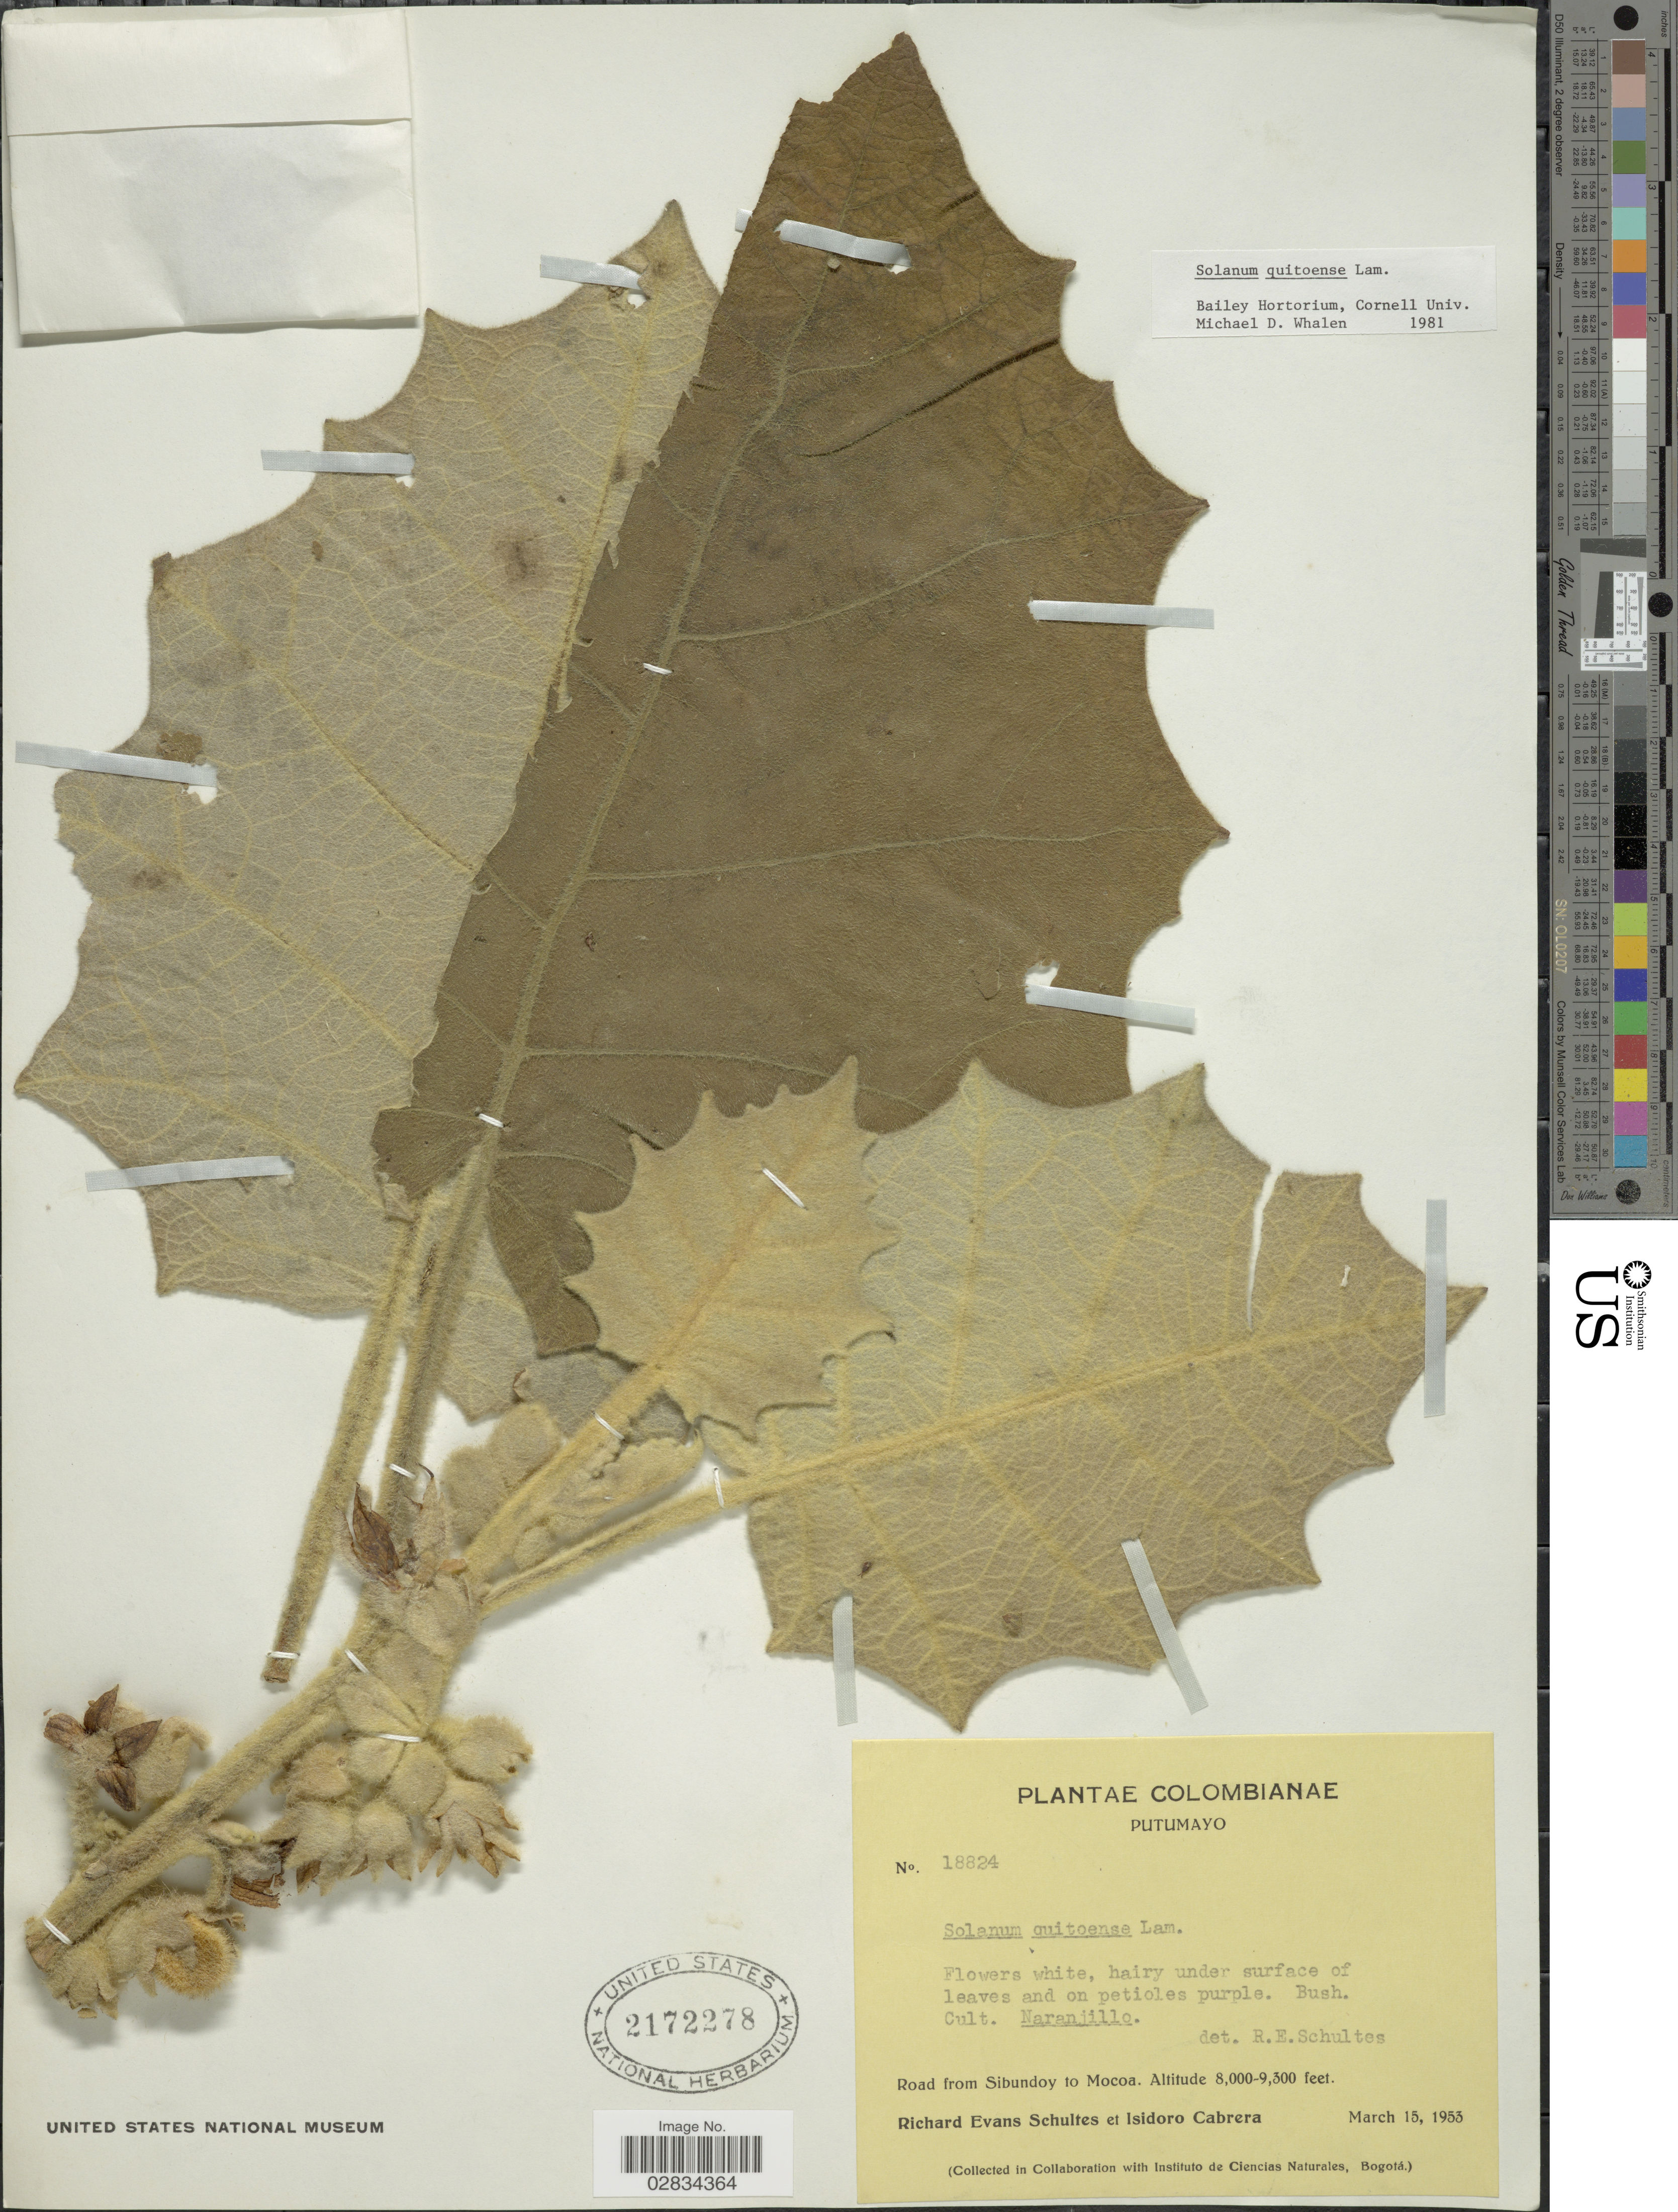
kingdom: Plantae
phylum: Tracheophyta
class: Magnoliopsida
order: Solanales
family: Solanaceae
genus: Solanum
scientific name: Solanum quitoense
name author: Lam.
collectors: R. E. Schultes & I. Cabrera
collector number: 18824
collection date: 1953-03-15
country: Colombia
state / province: Putumayo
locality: Cult. Naranjillo. Road from Sibundoy to Mocoa.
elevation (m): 2438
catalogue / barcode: US 2172278